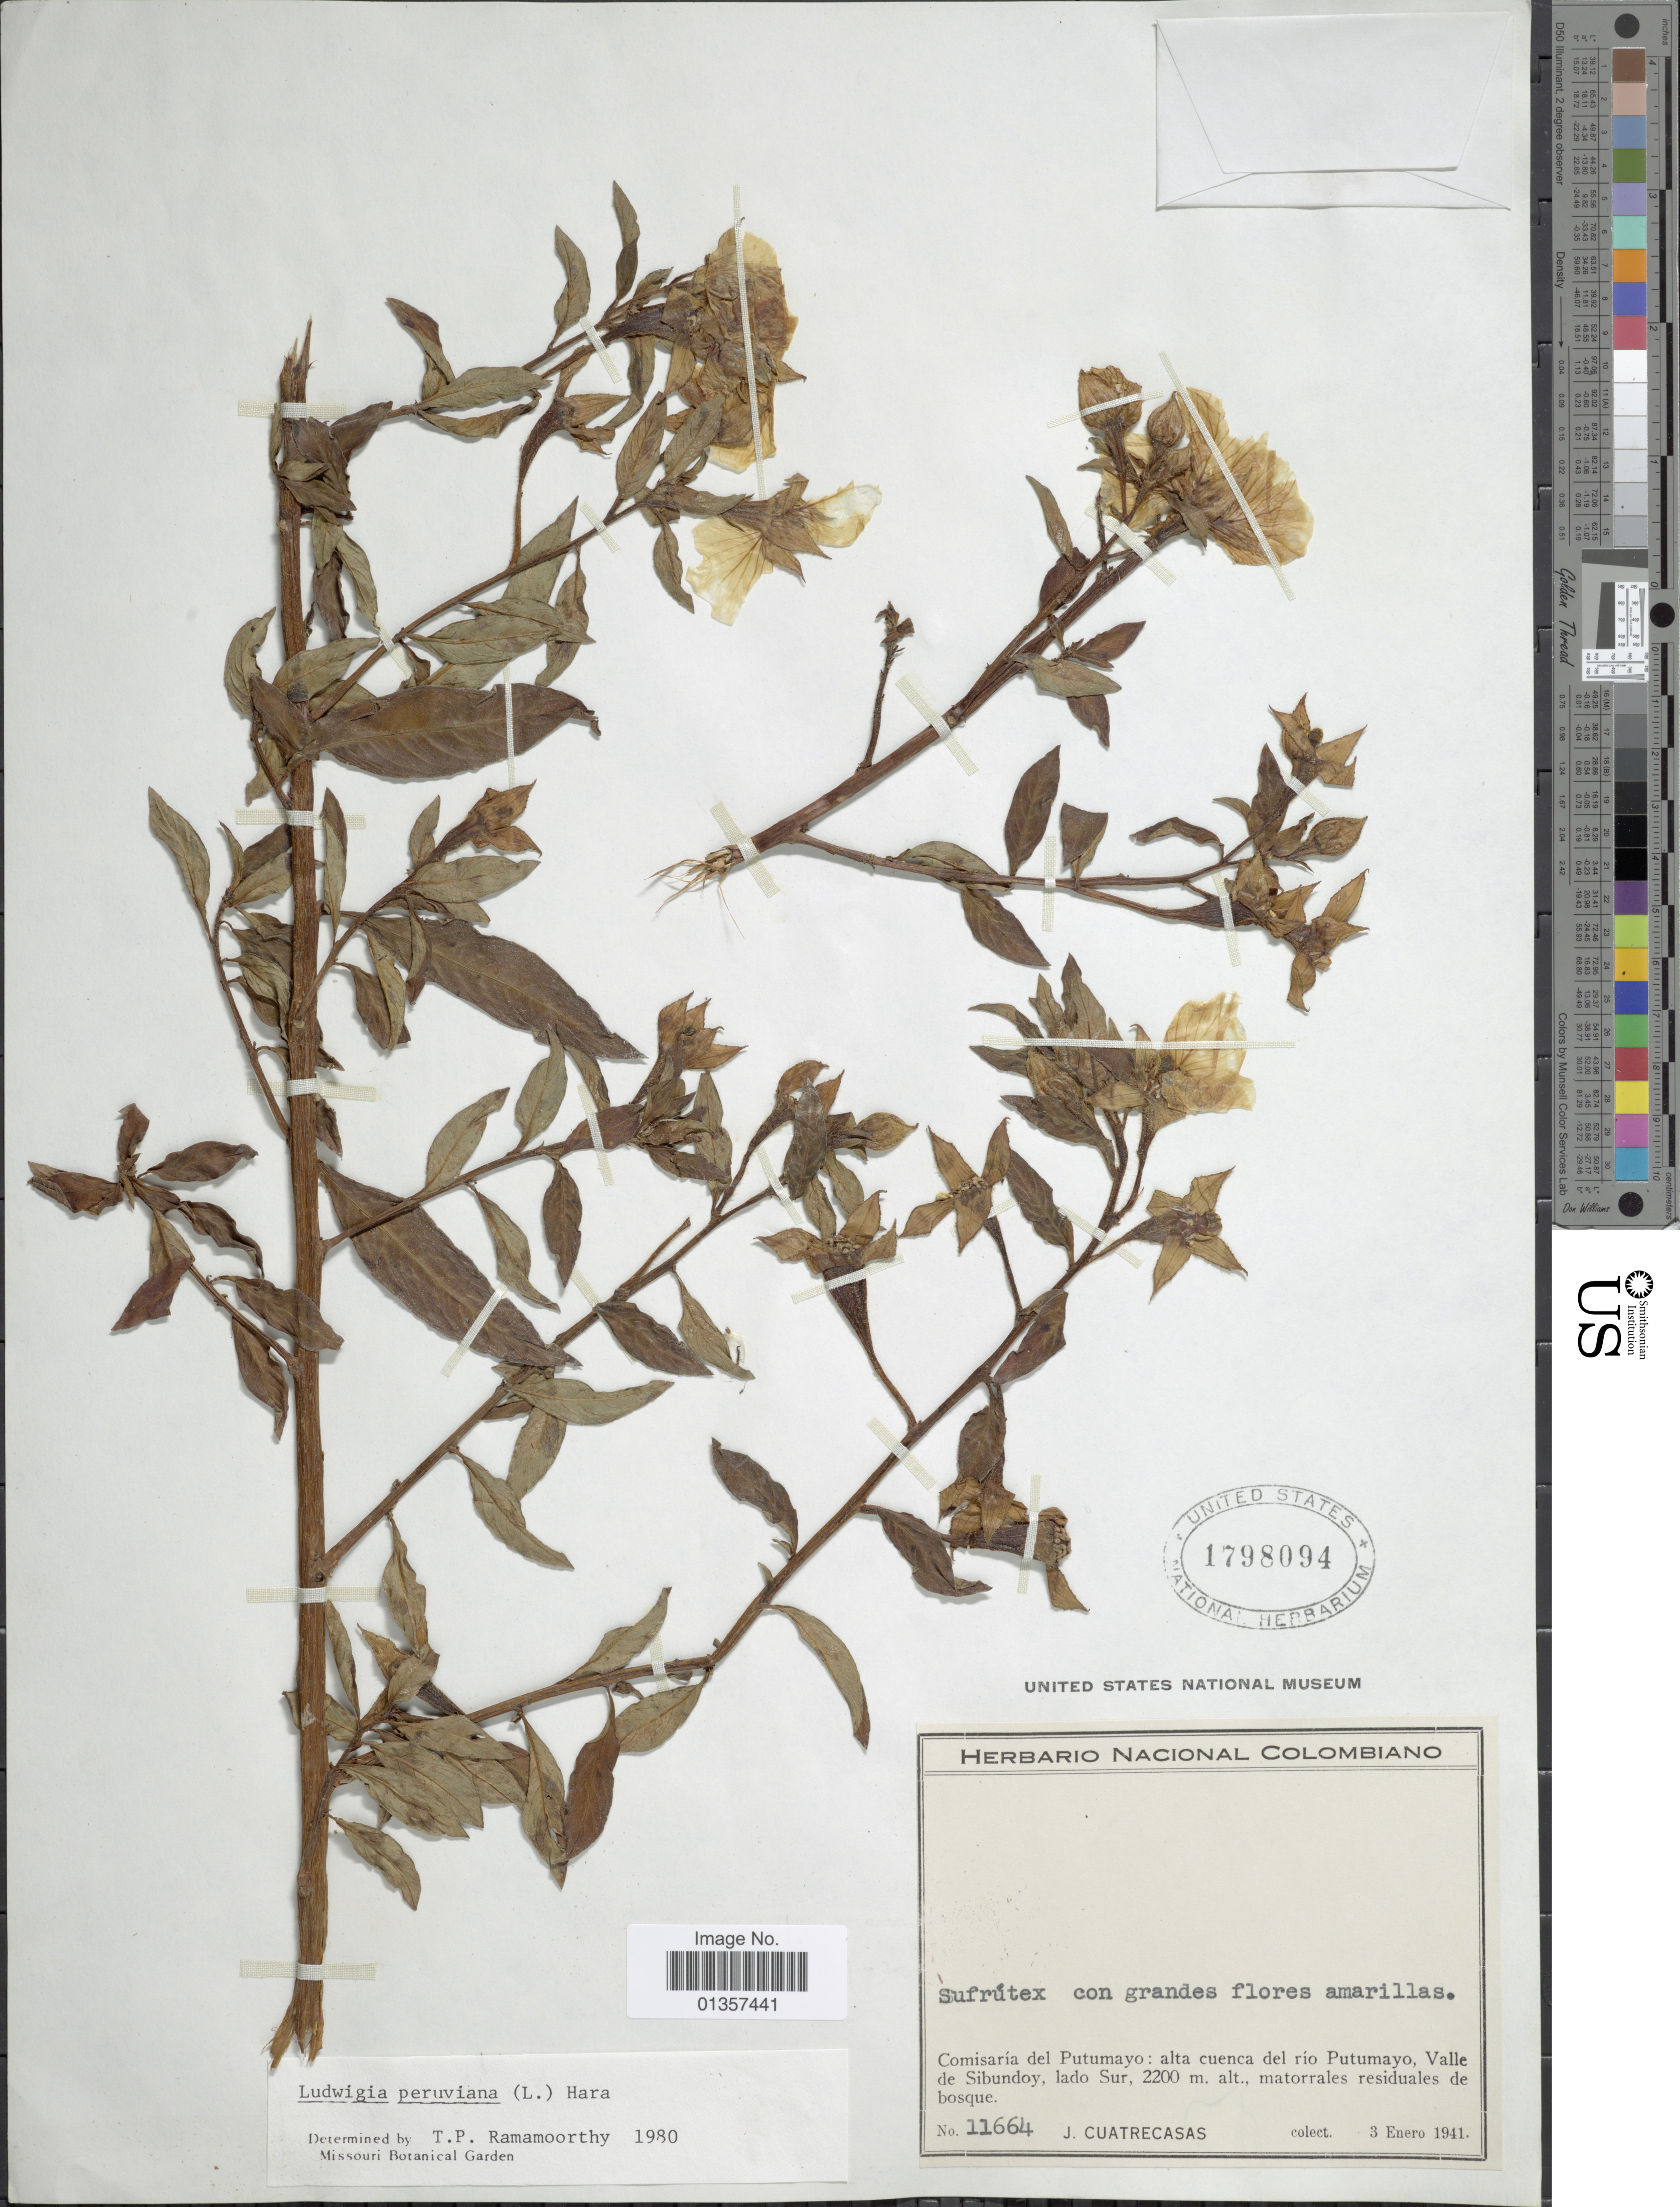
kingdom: Plantae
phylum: Tracheophyta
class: Magnoliopsida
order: Myrtales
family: Onagraceae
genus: Ludwigia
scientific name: Ludwigia peruviana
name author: (L.) H. Hara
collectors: J. Cuatrecasas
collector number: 11664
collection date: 1941-01-03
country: Colombia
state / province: Putumayo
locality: Alta cuenca del río Putumayo, Valle de Sibundoy, lado Sur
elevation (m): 2200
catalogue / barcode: US 1798094